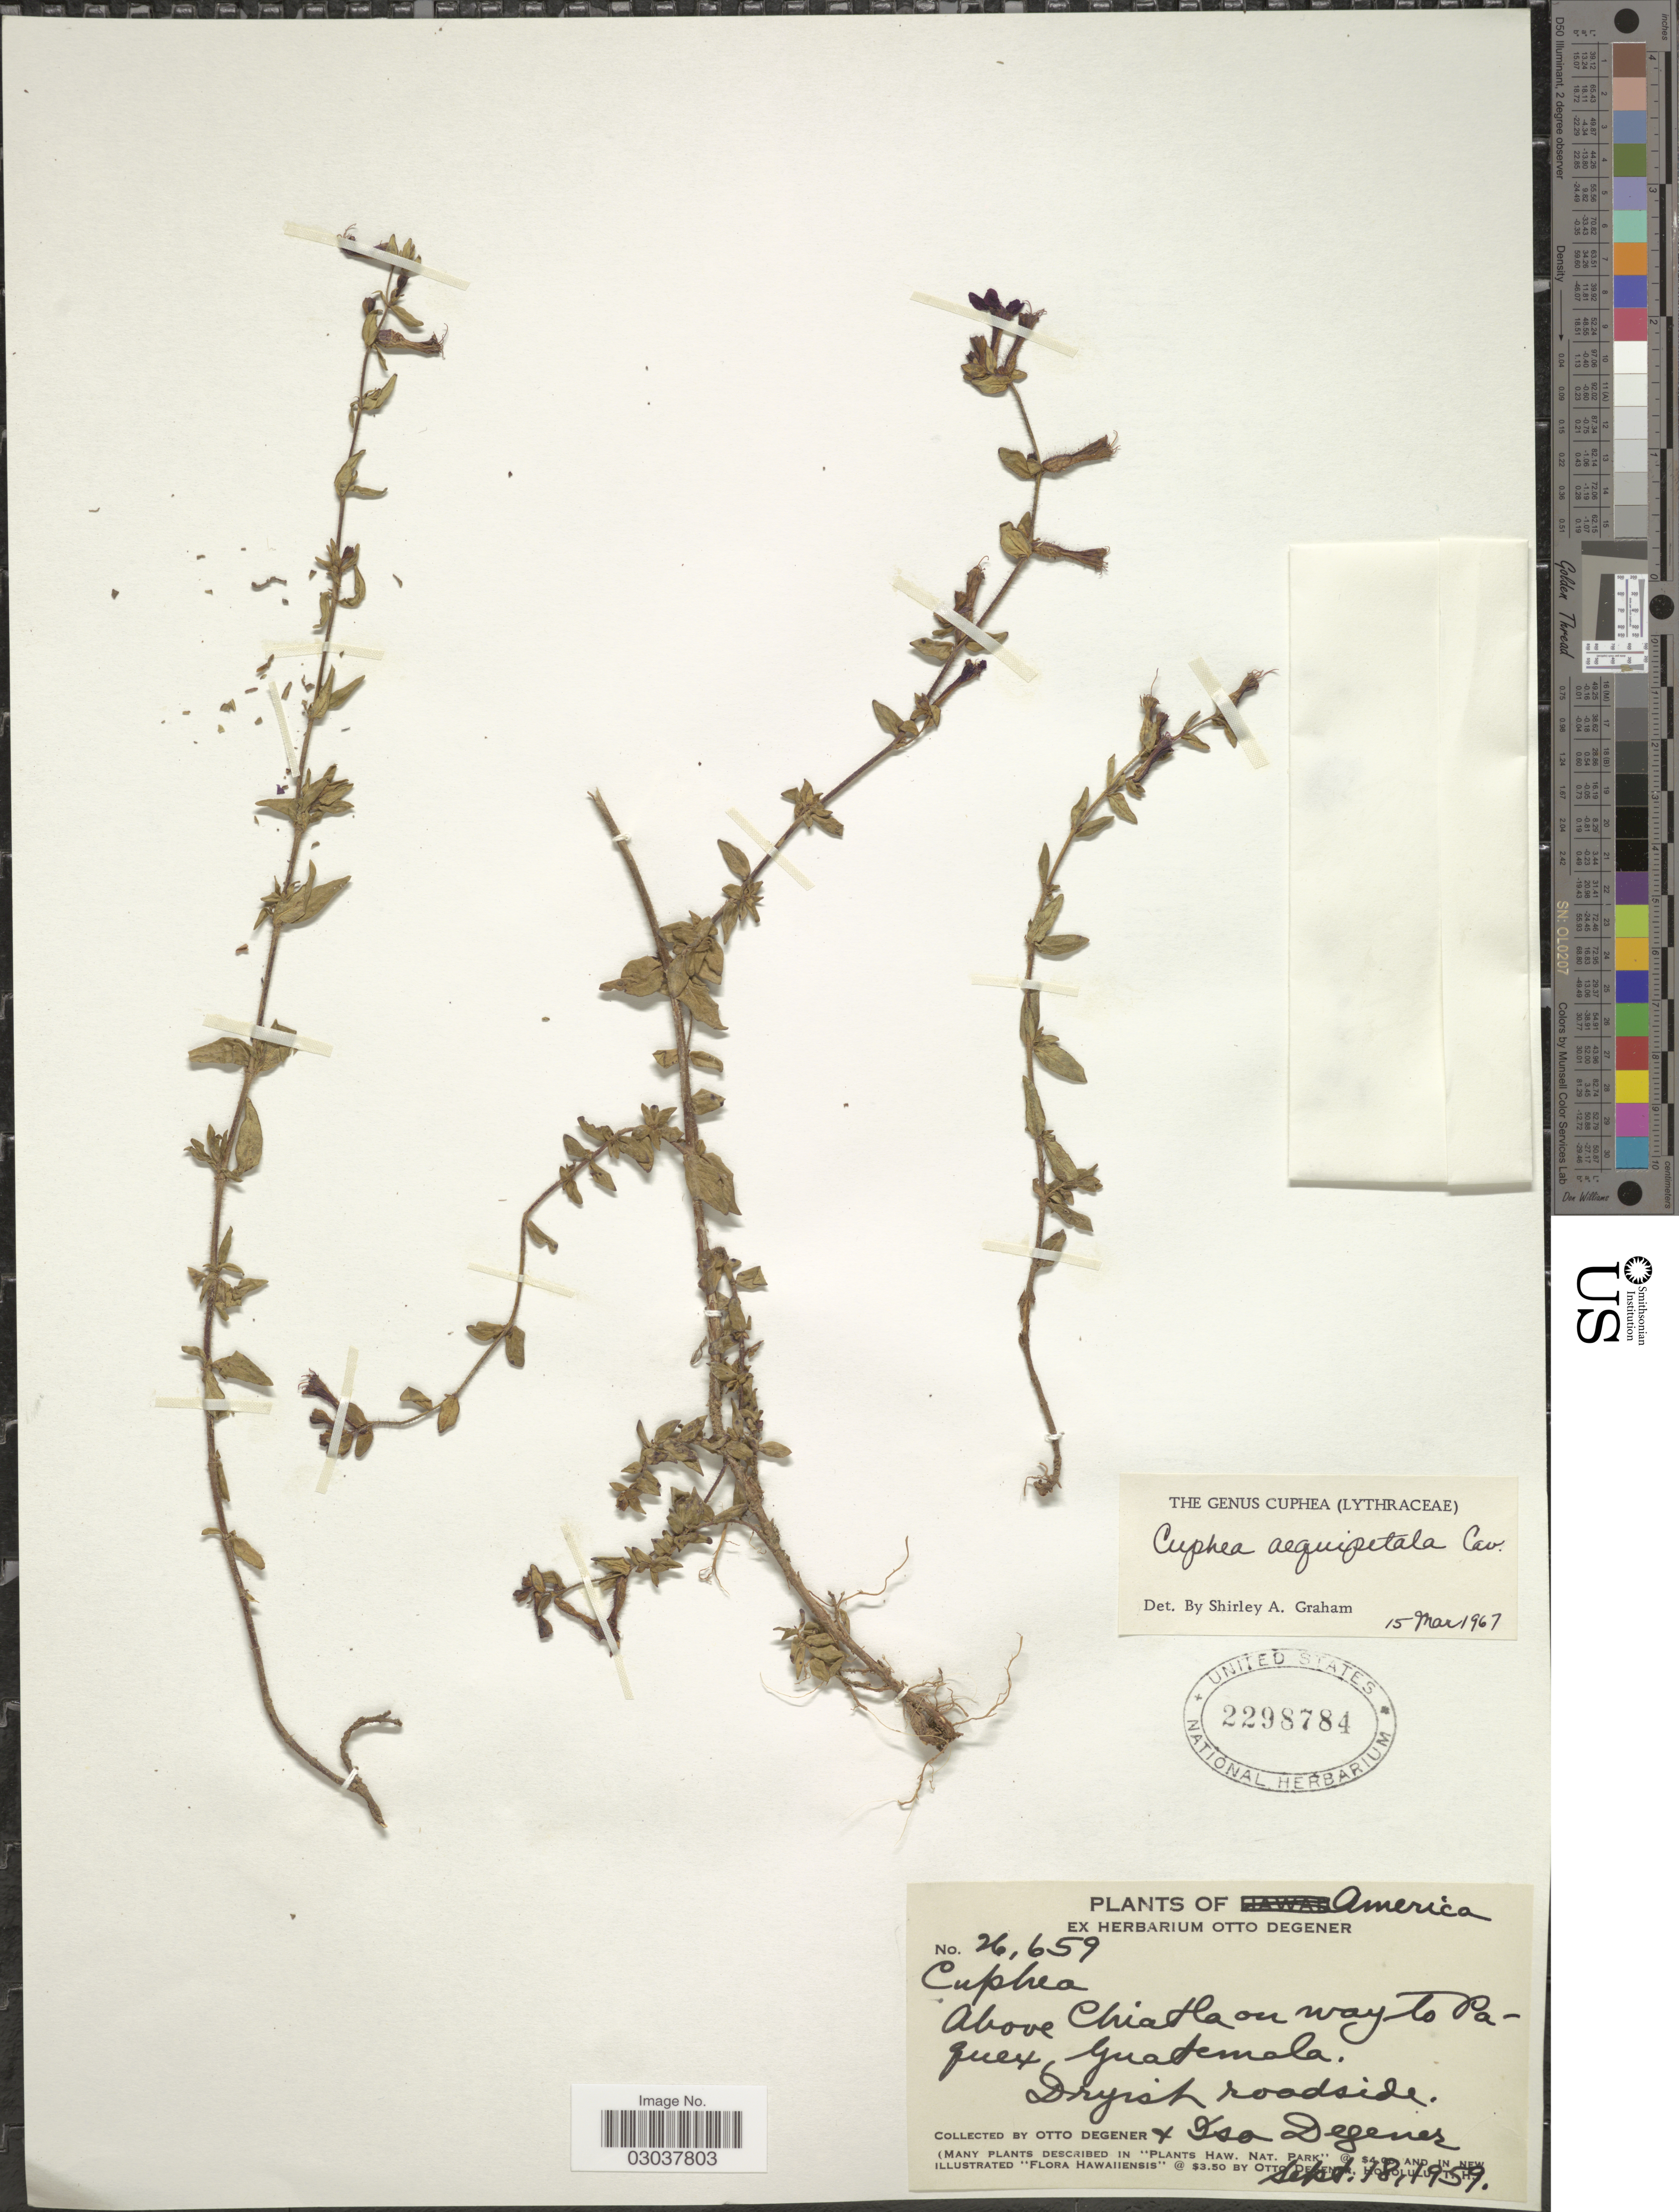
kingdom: Plantae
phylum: Tracheophyta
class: Magnoliopsida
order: Myrtales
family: Lythraceae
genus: Cuphea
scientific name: Cuphea aequipetala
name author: Cav.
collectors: O. Degener & I. Degener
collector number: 26659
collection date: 1959-09-18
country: Guatemala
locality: Above Chiatla on way to Paquex, Guatemala.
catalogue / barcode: US 2298784